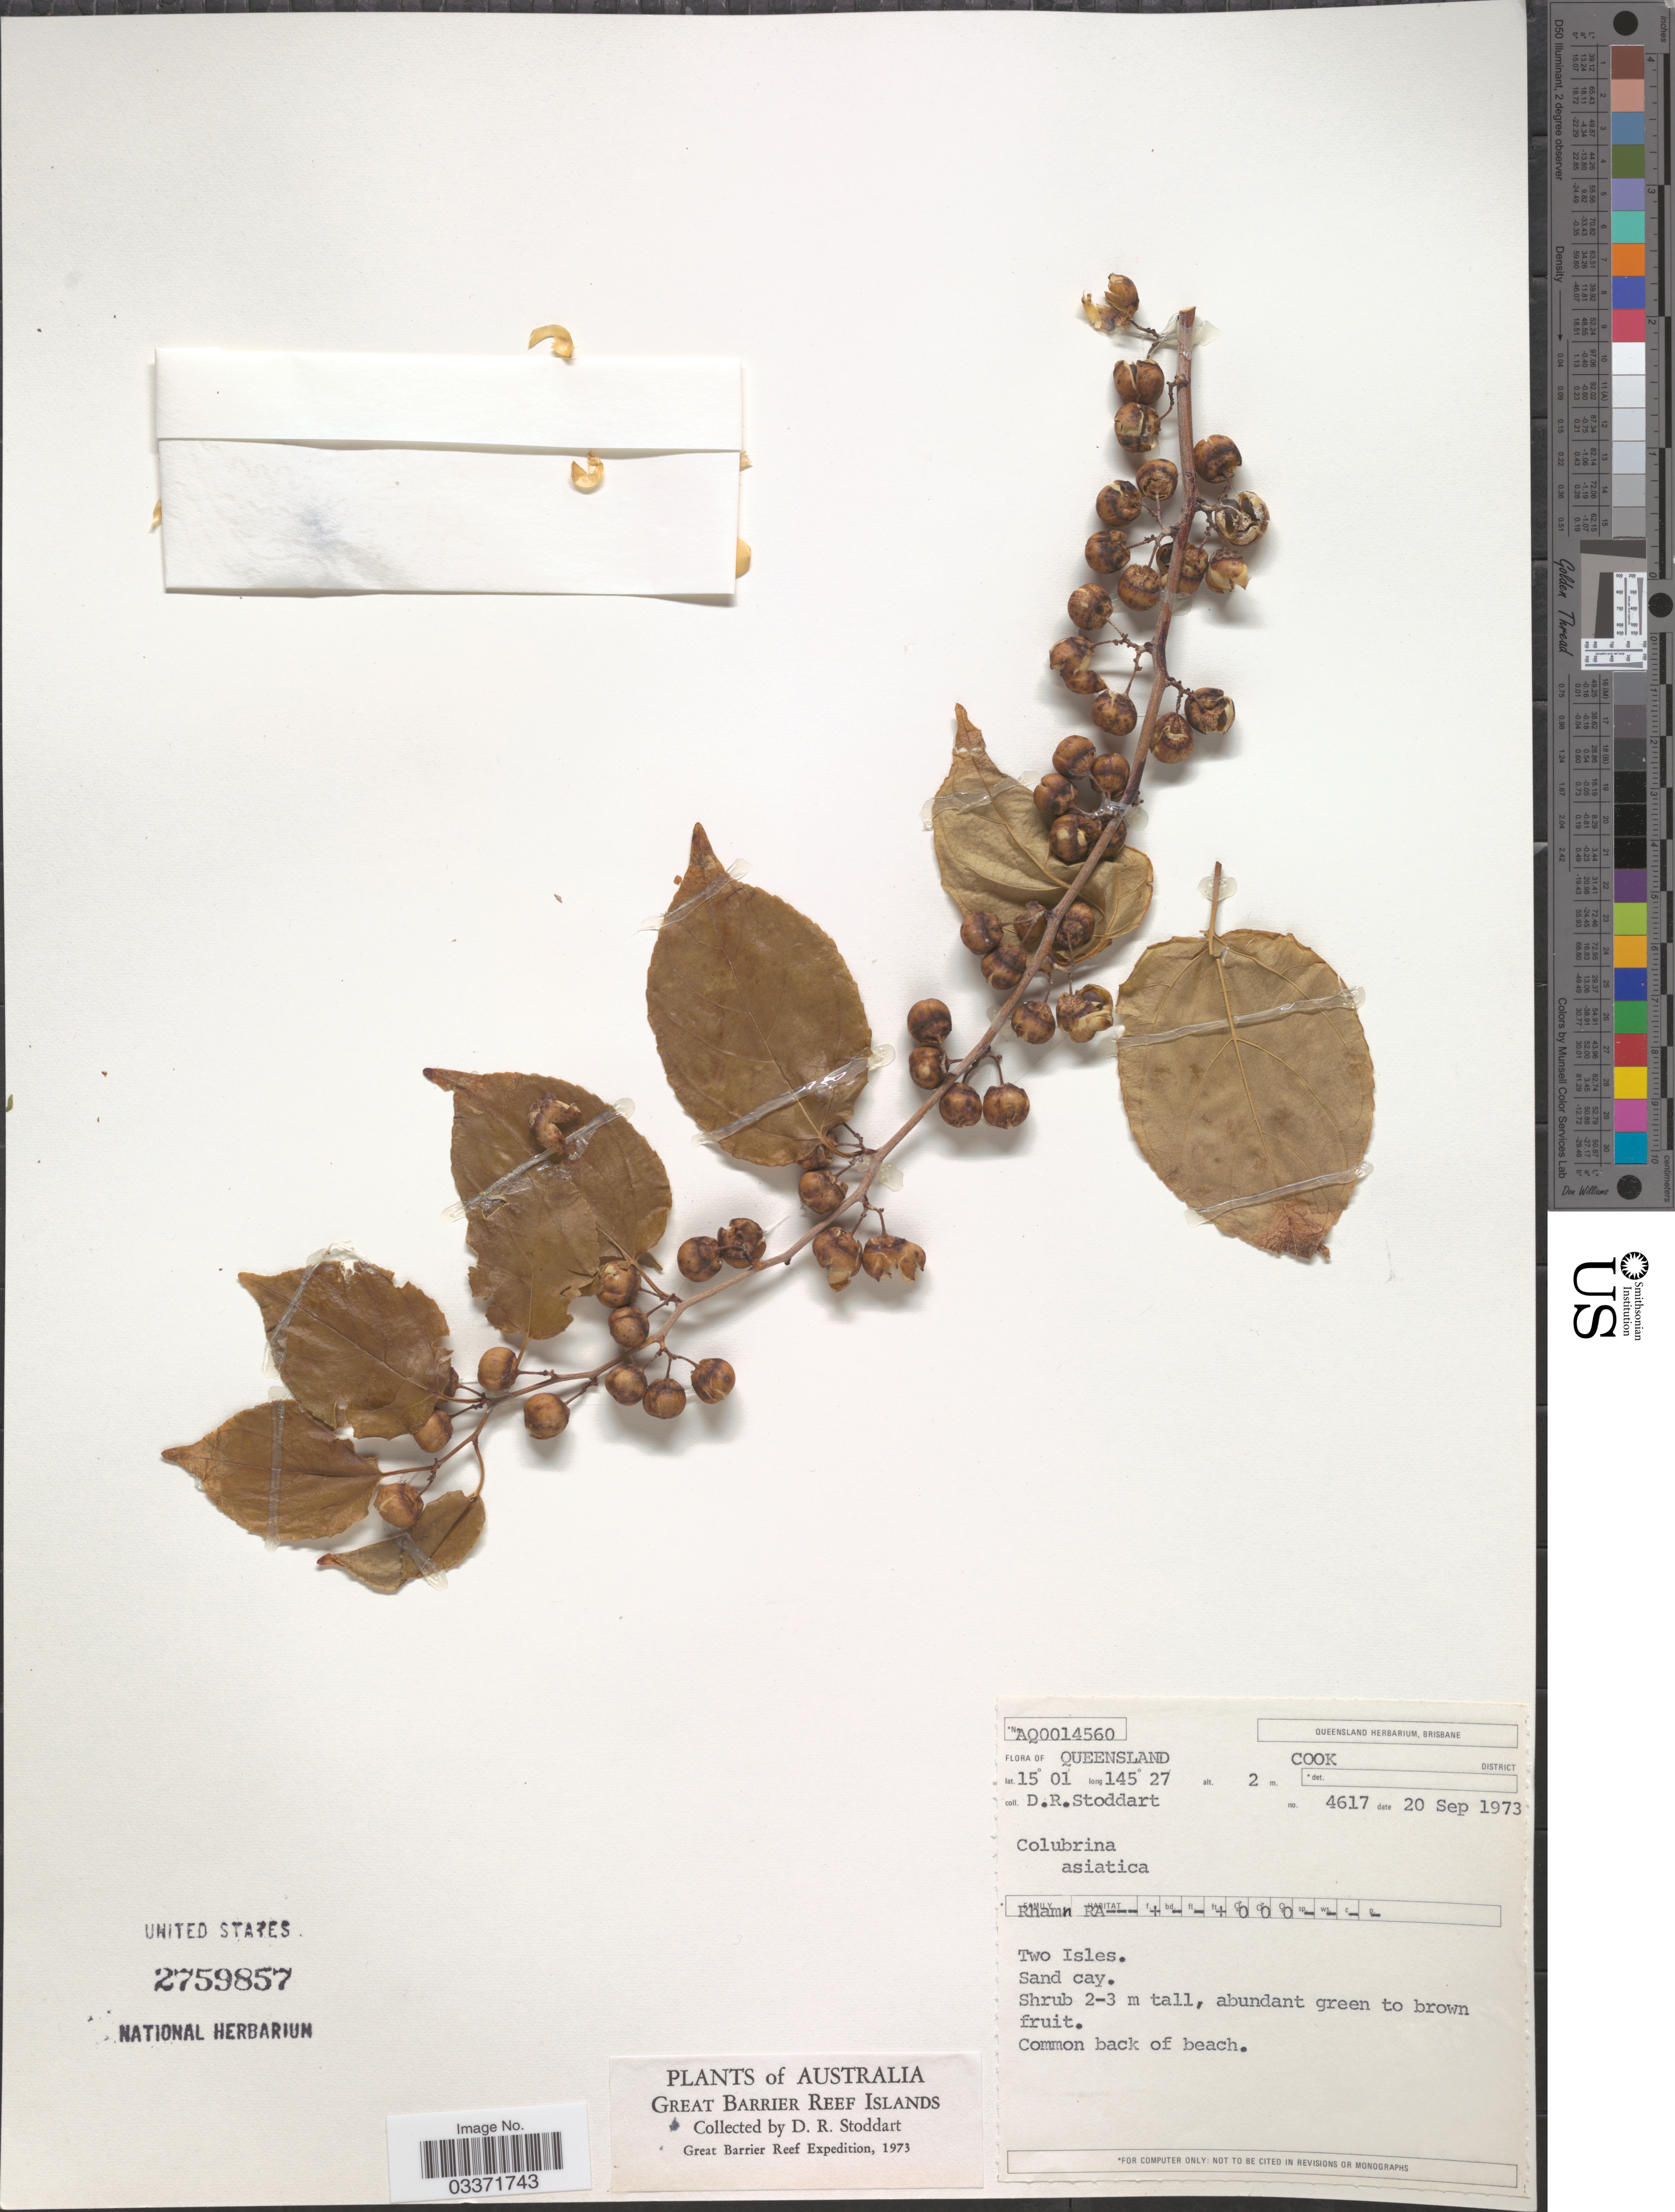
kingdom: Plantae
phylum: Tracheophyta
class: Magnoliopsida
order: Rosales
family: Rhamnaceae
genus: Colubrina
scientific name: Colubrina asiatica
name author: (L.) Brongn.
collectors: D. R. Stoddart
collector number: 4617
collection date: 1973-09-20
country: Australia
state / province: Queensland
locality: Great Barrier Reef Islands, Cook District, Two Isles.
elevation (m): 2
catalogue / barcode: US 2759857